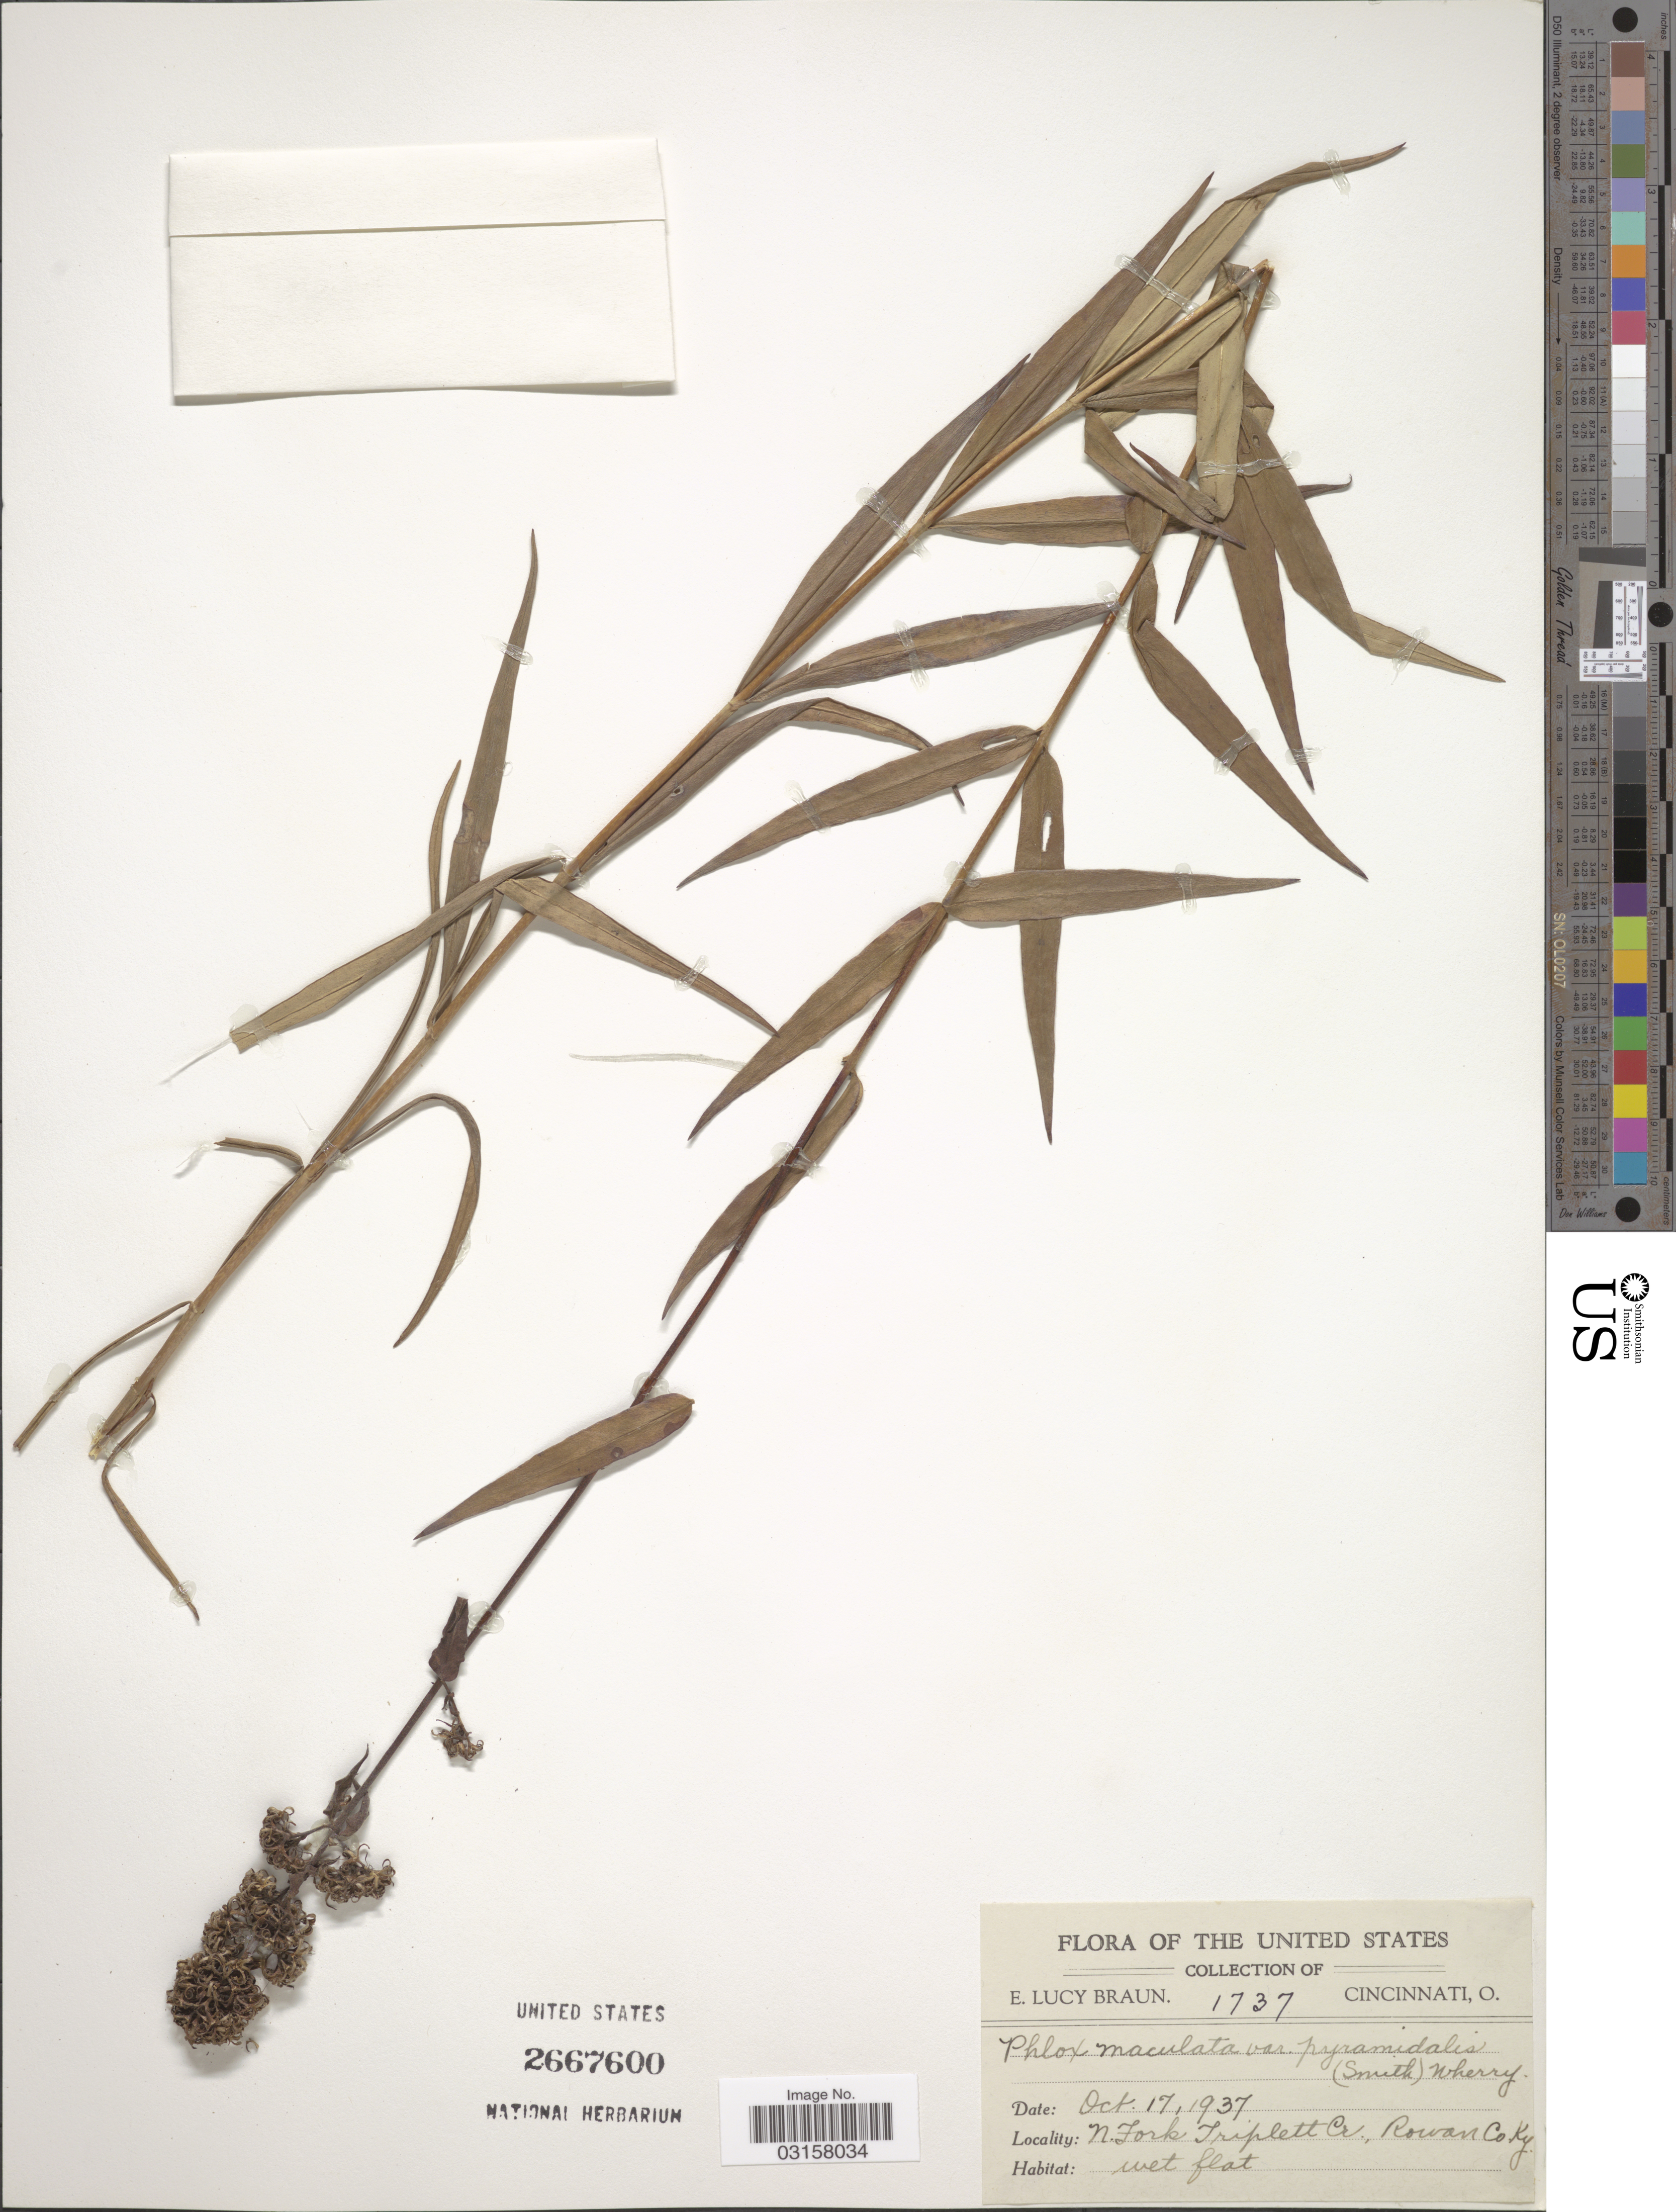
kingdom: Plantae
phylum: Tracheophyta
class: Magnoliopsida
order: Ericales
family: Polemoniaceae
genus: Phlox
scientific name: Phlox maculata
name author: L.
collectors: E. L. Braun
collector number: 1737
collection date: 1937-10-17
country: United States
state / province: Kentucky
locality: N. Fork Triplett Cr., Rowan Co.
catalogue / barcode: US 2667600